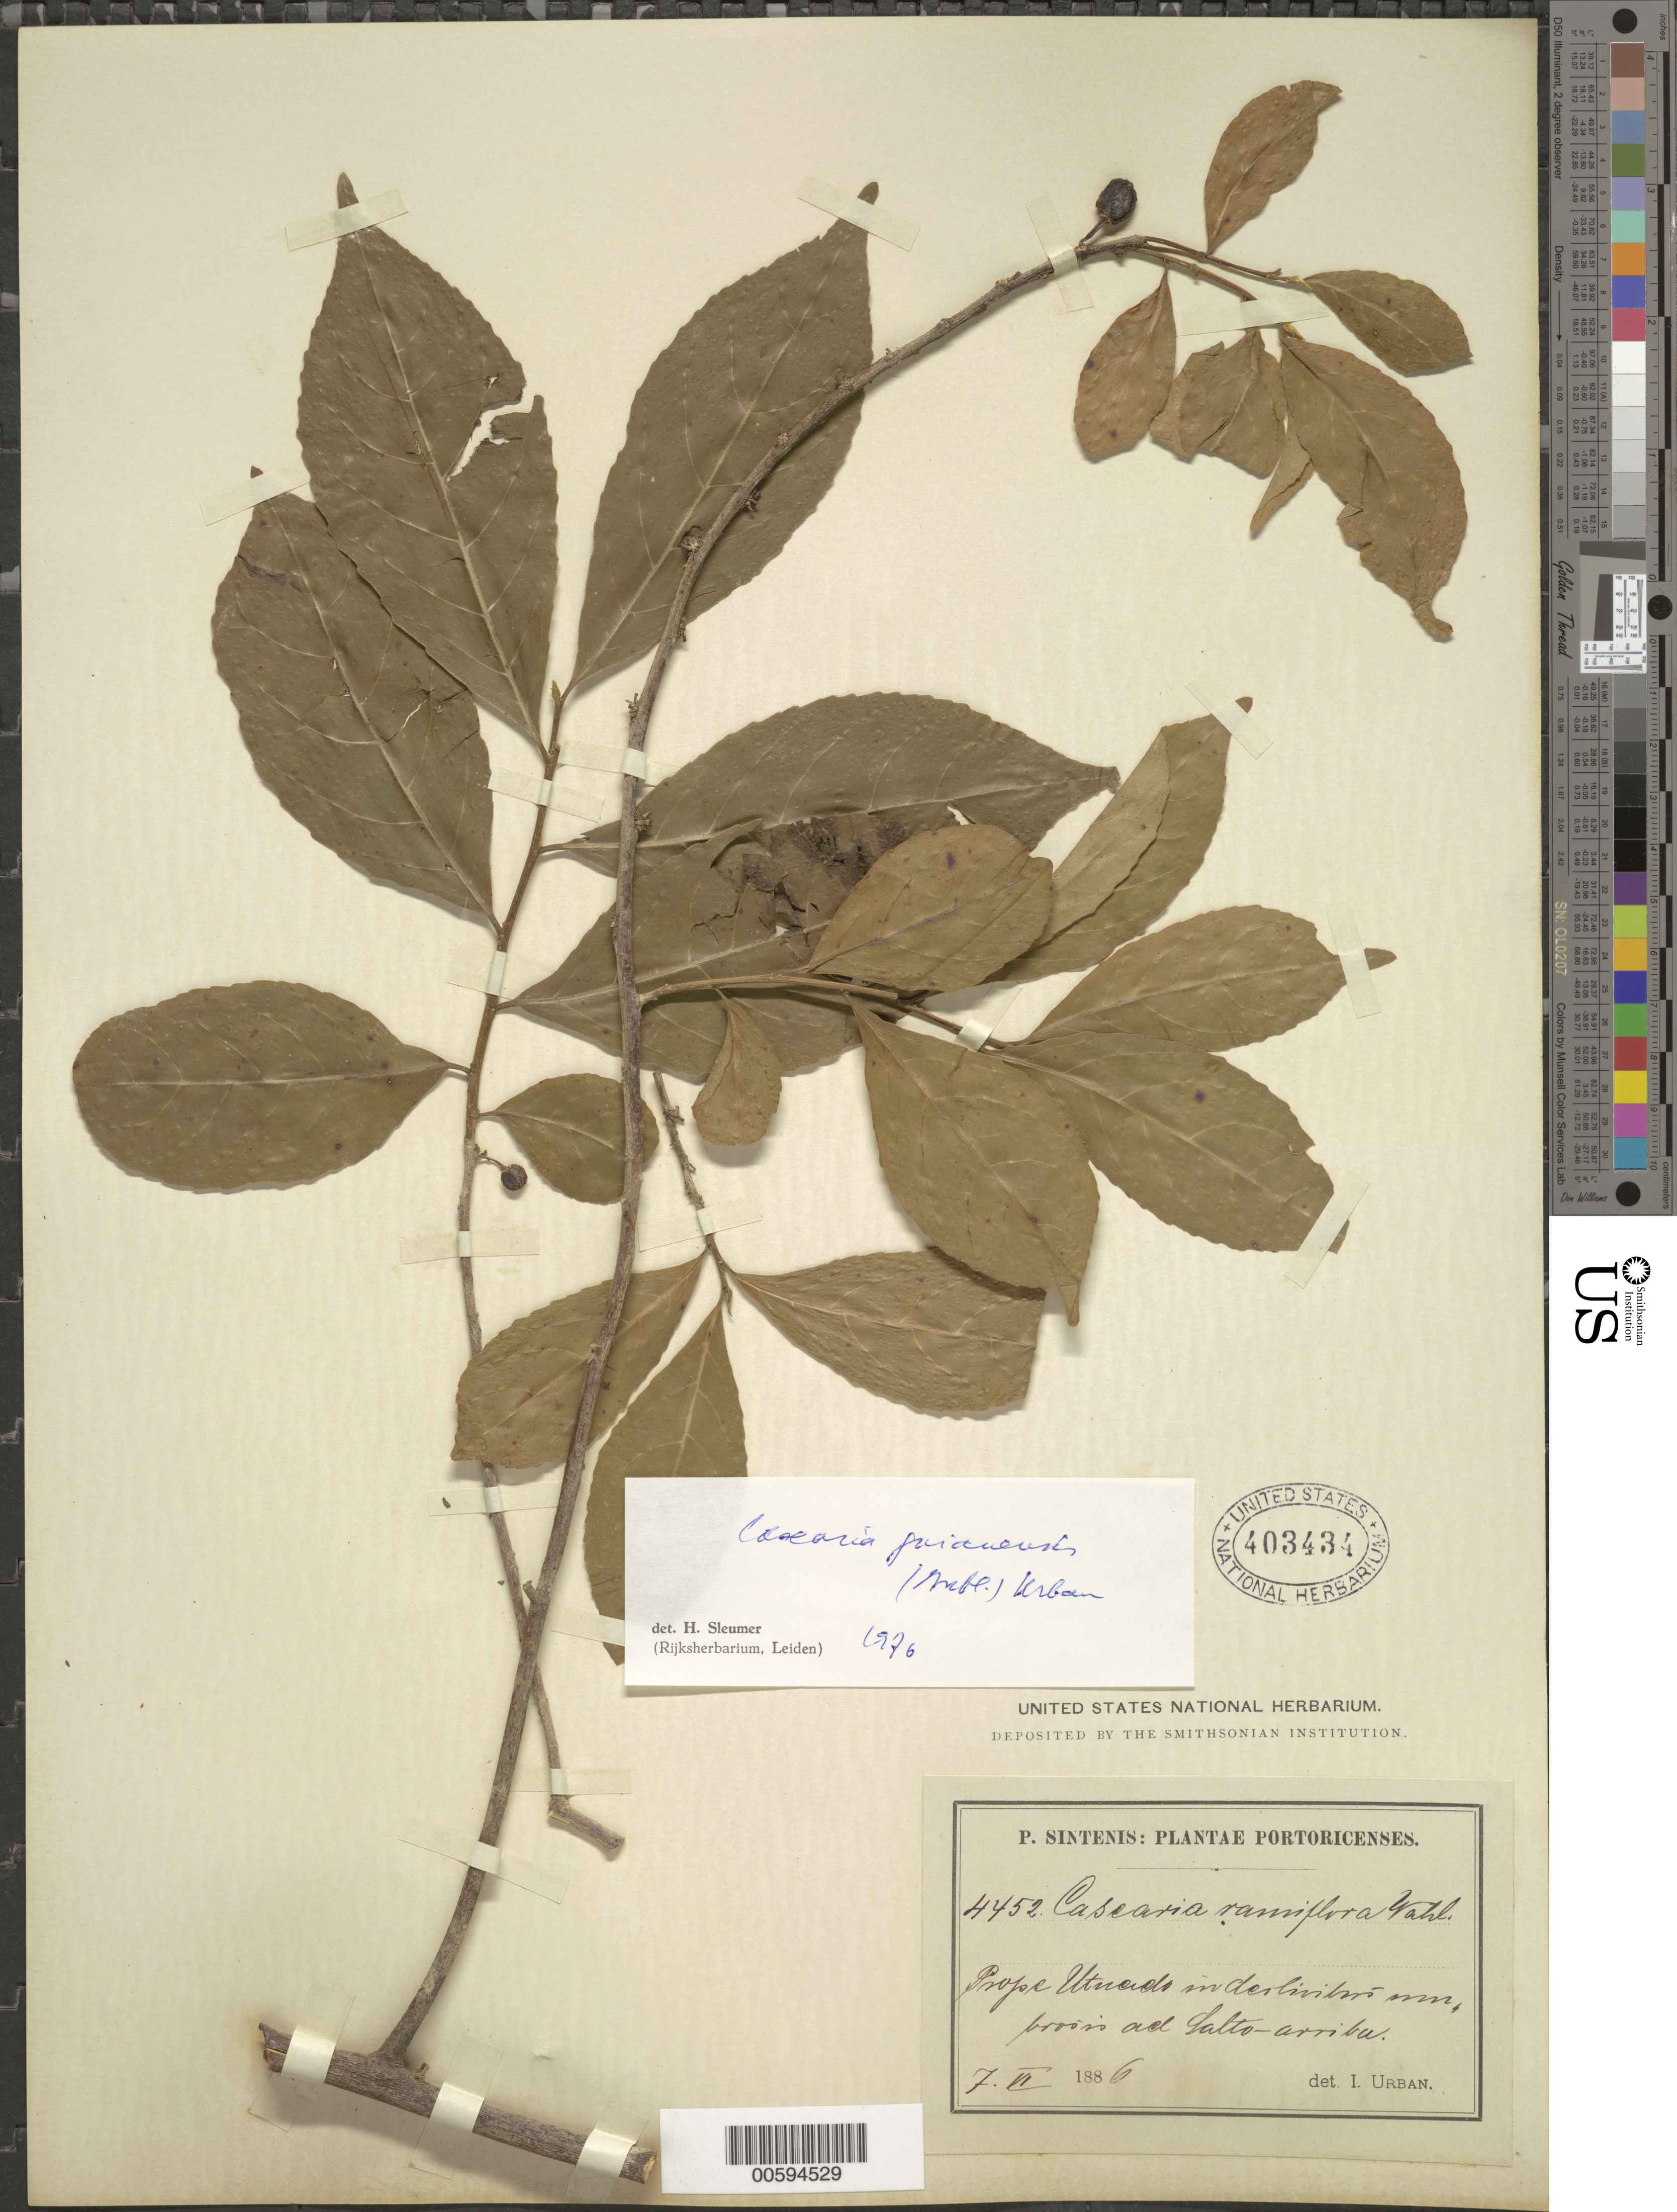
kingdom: Plantae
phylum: Tracheophyta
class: Magnoliopsida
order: Malpighiales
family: Salicaceae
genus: Casearia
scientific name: Casearia guianensis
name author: (Aubl.) Urb.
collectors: P. Sintenis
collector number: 4452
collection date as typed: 07 Jun 1886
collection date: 1886-06-07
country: Puerto Rico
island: Greater Antilles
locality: Prope Utuado in deslioibris umbrosis ad Salto-arriba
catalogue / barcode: US 403434